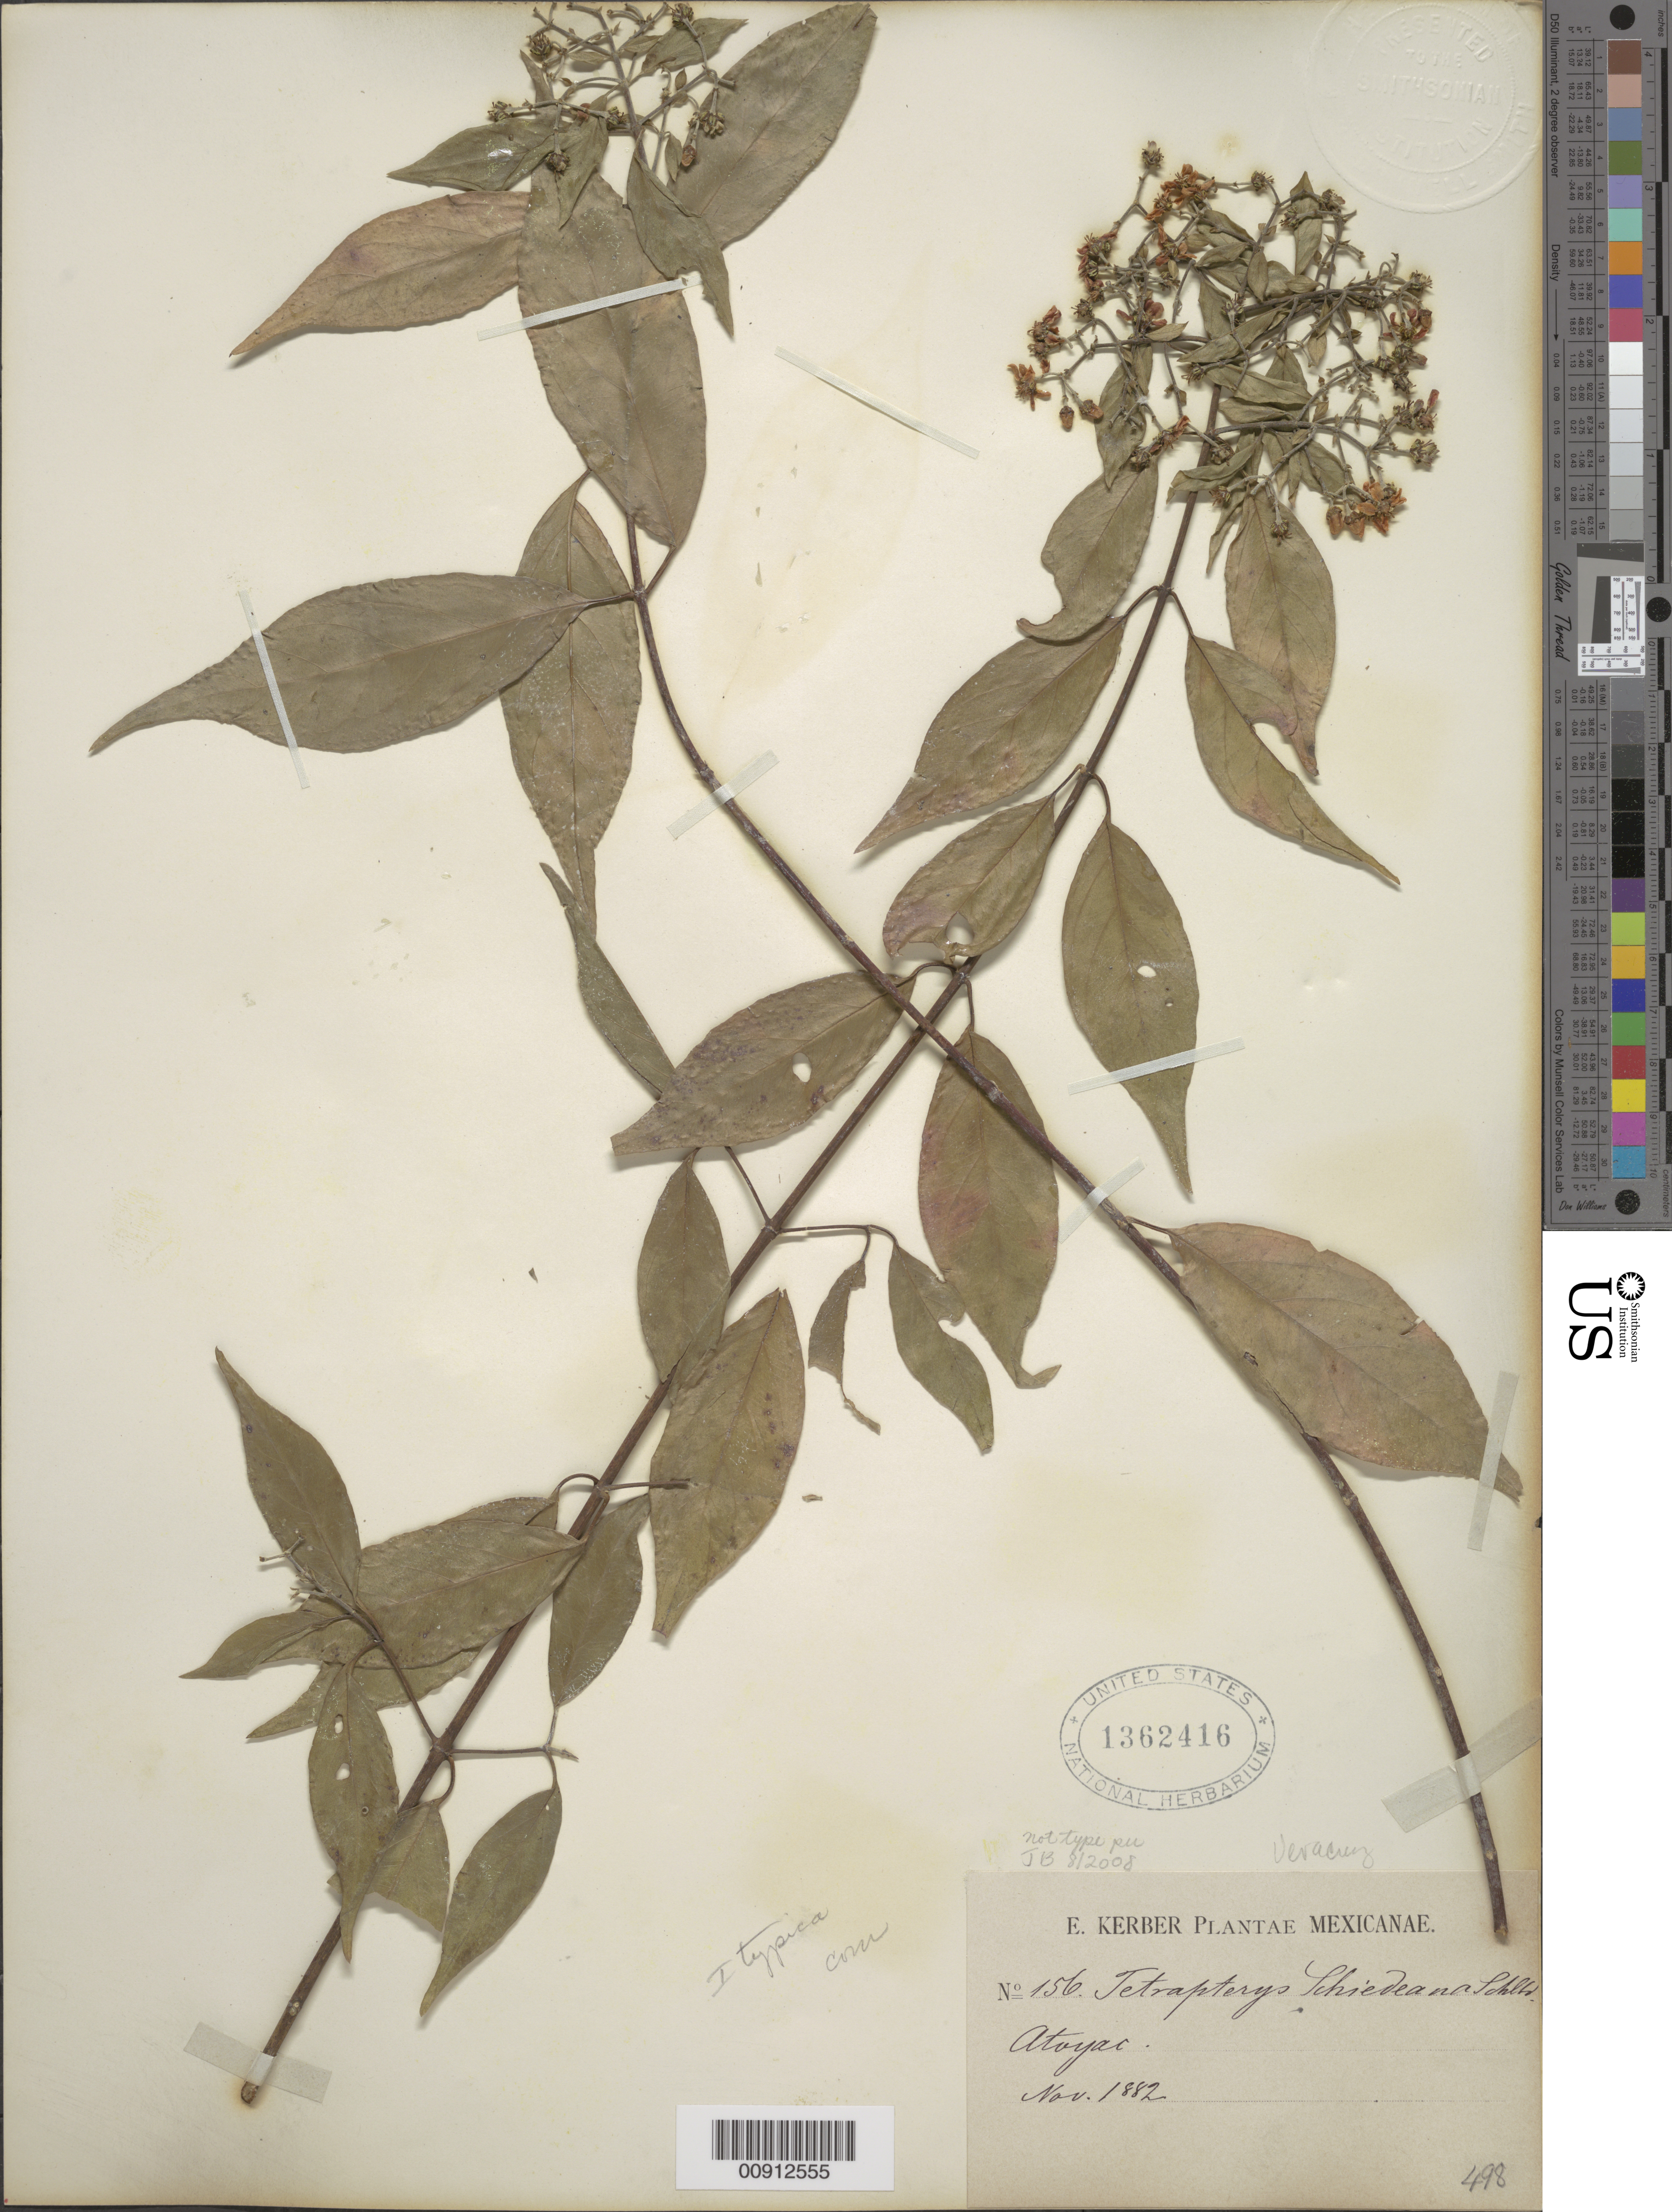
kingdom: Plantae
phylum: Tracheophyta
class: Magnoliopsida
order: Malpighiales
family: Malpighiaceae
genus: Tetrapterys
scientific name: Tetrapterys schiedeana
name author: Schltdl. & Cham.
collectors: E. Kerber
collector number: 156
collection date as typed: Nov 1882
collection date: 1882-11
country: Mexico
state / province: Veracruz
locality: Atoyac.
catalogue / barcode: US 1362416